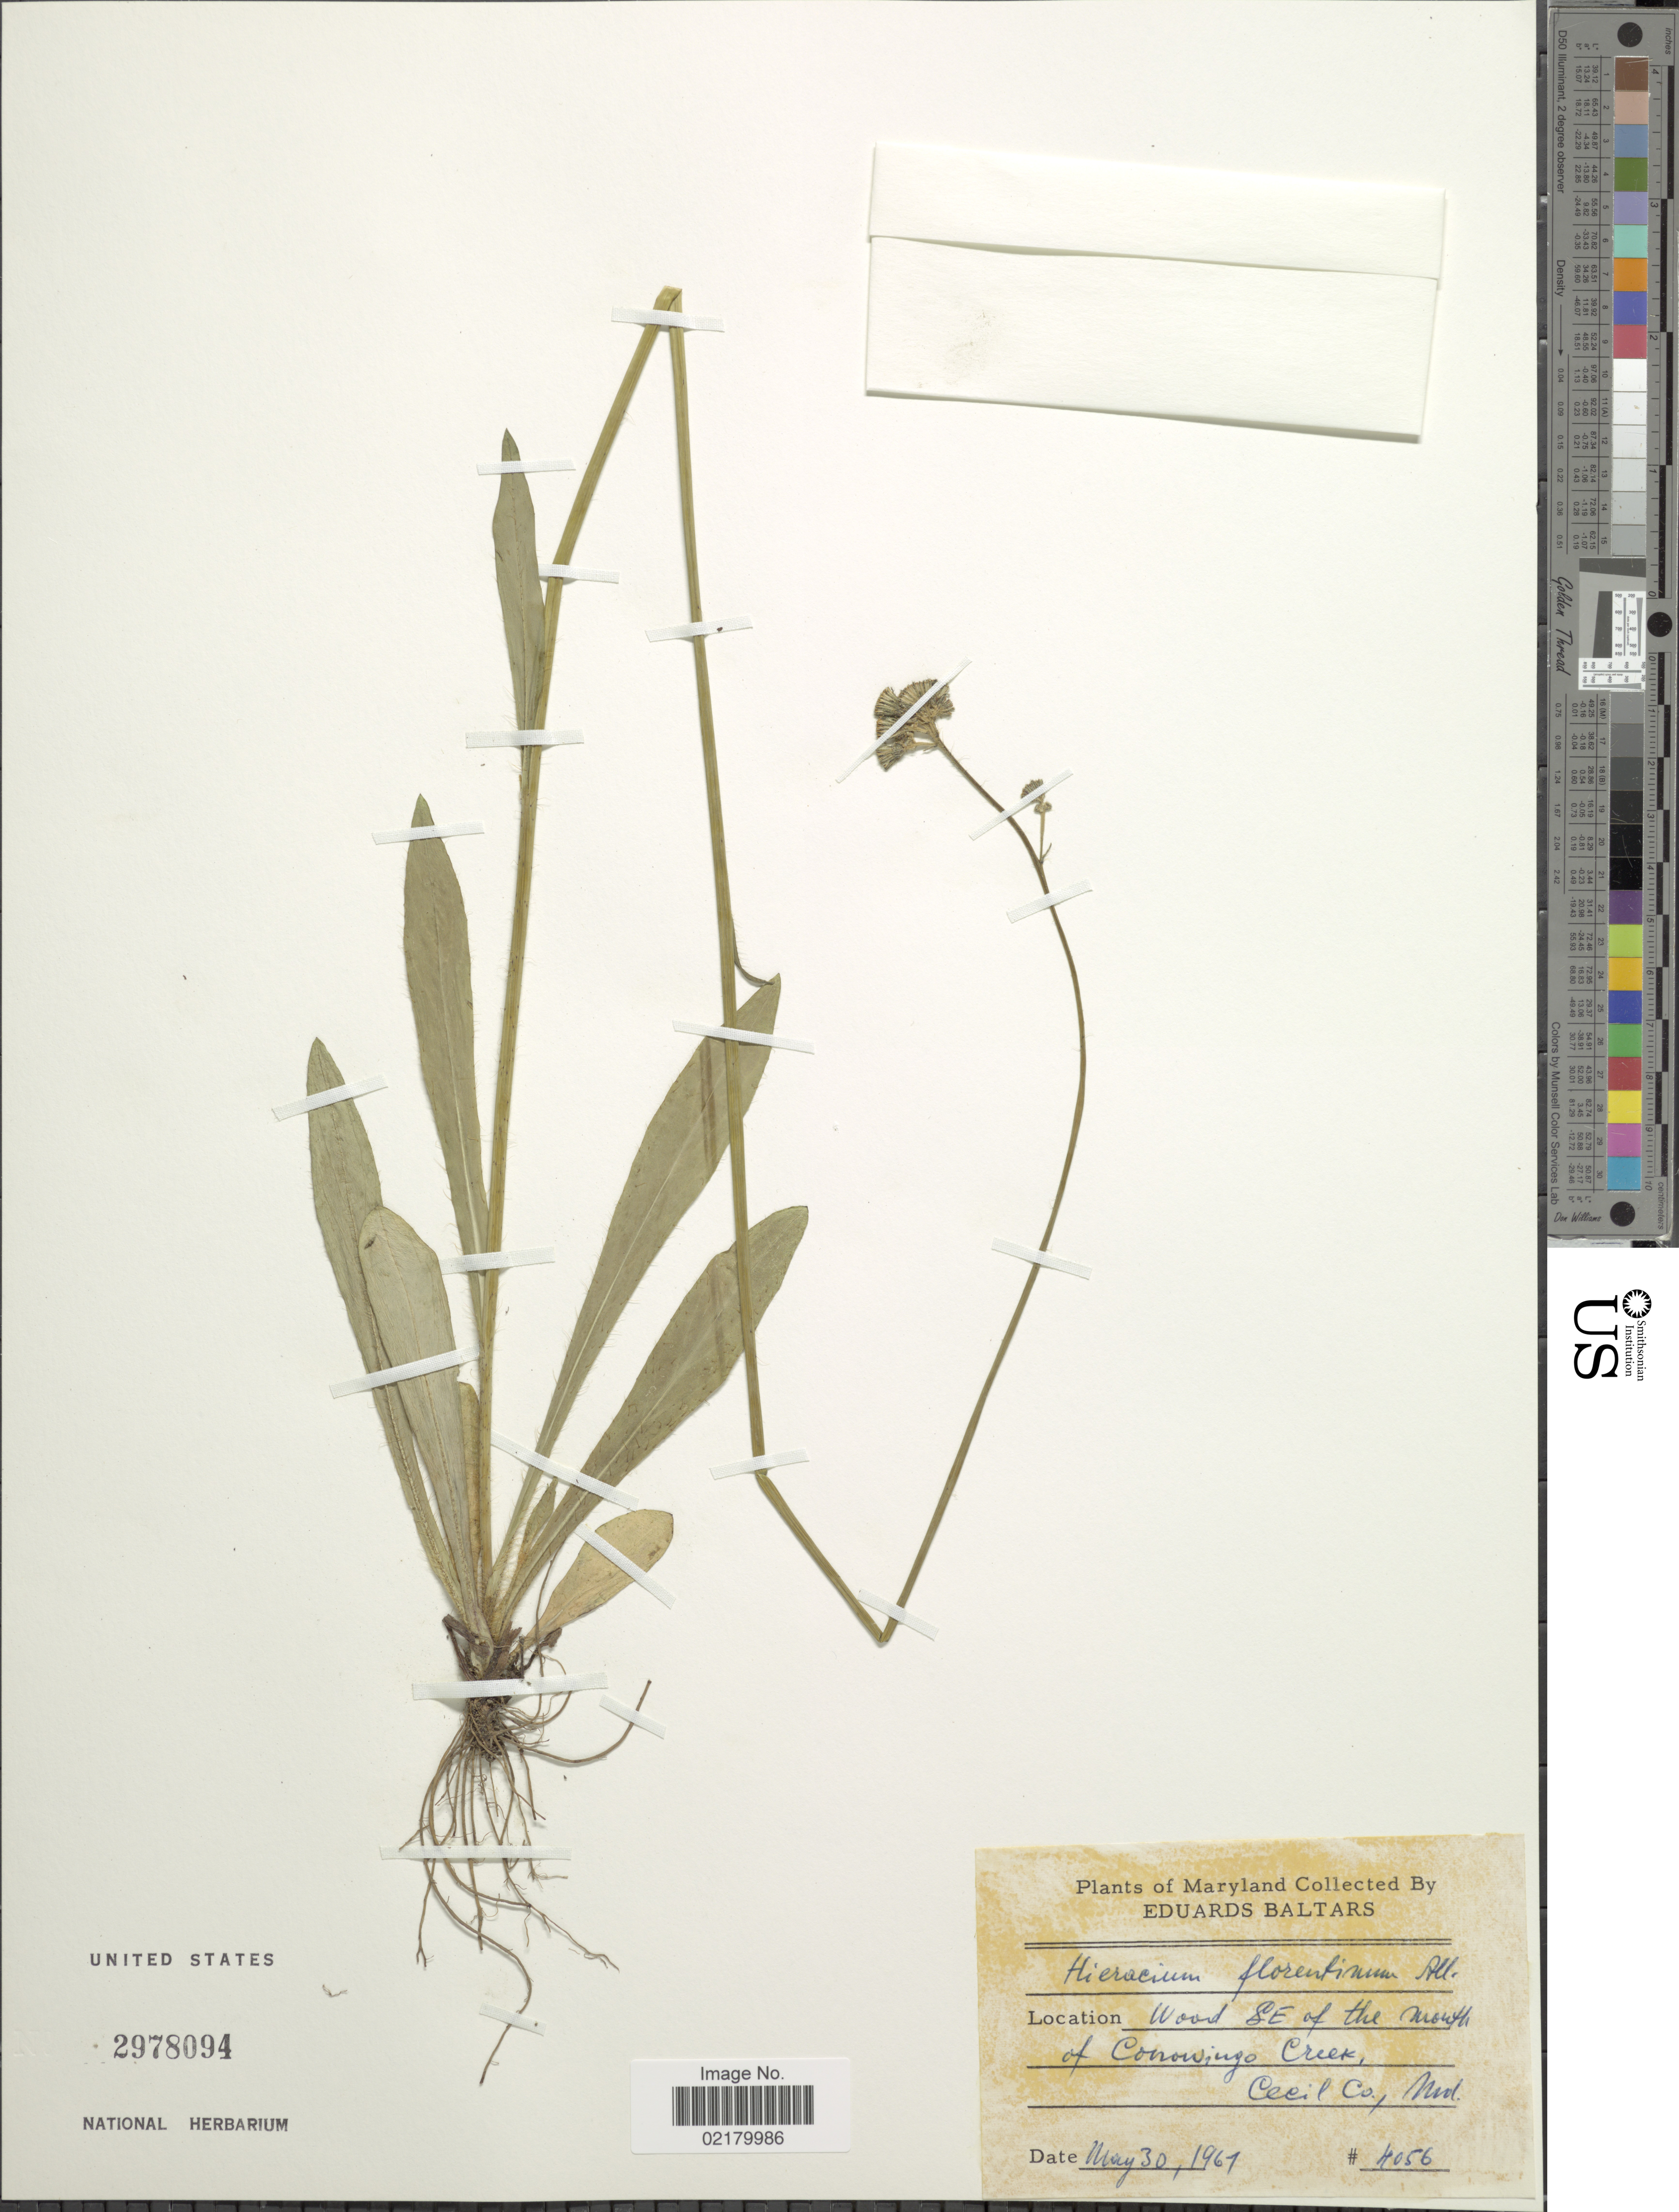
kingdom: Plantae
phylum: Tracheophyta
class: Magnoliopsida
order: Asterales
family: Asteraceae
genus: Pilosella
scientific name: Pilosella piloselloides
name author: (Vill.) Soják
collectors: E. Baltars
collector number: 4056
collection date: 1961-05-30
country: United States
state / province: Maryland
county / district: Cecil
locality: Wood SE of the mouth of Conowingo Creek, Cecil Co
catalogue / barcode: US 2978094